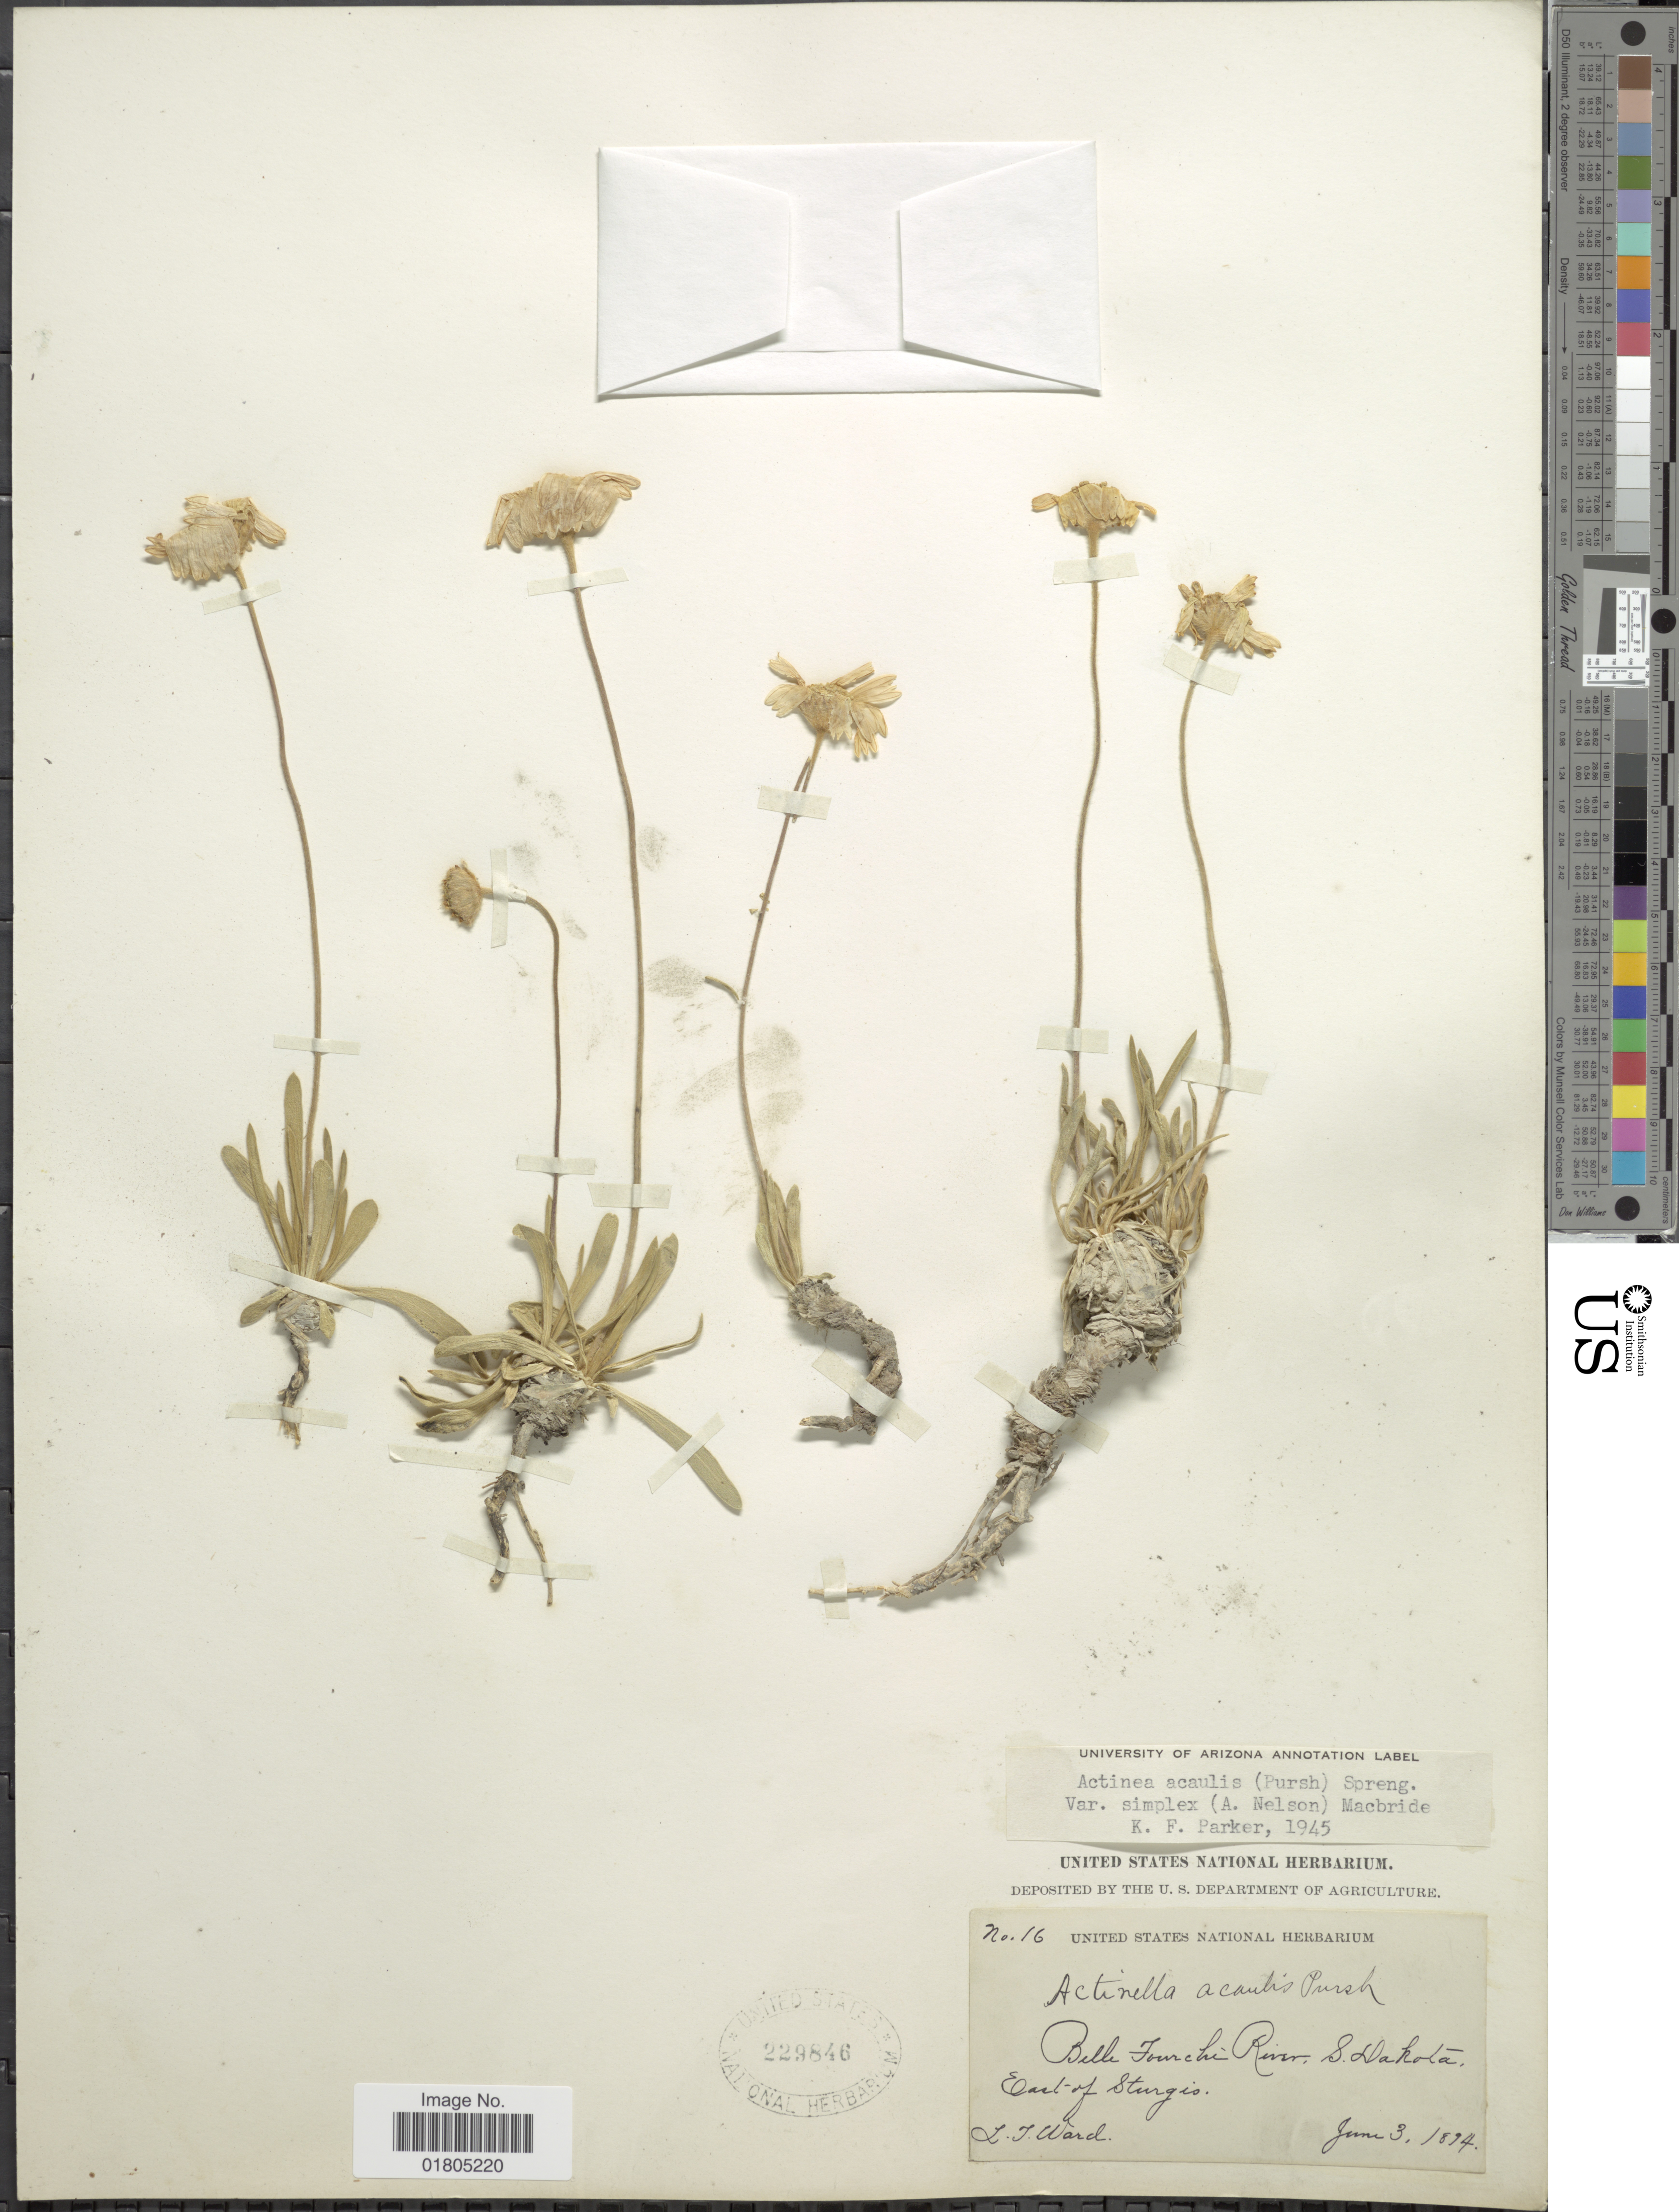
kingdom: Plantae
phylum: Tracheophyta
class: Magnoliopsida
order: Asterales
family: Asteraceae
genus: Actinea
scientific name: Actinea acaulis var. simplex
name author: (A. Nelson) J.F. Macbr.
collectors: L. Ward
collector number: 16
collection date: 1894-06-03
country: United States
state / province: South Dakota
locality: Belle Fourche River, S. Dakota, East of Sturgis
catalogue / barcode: US 229846